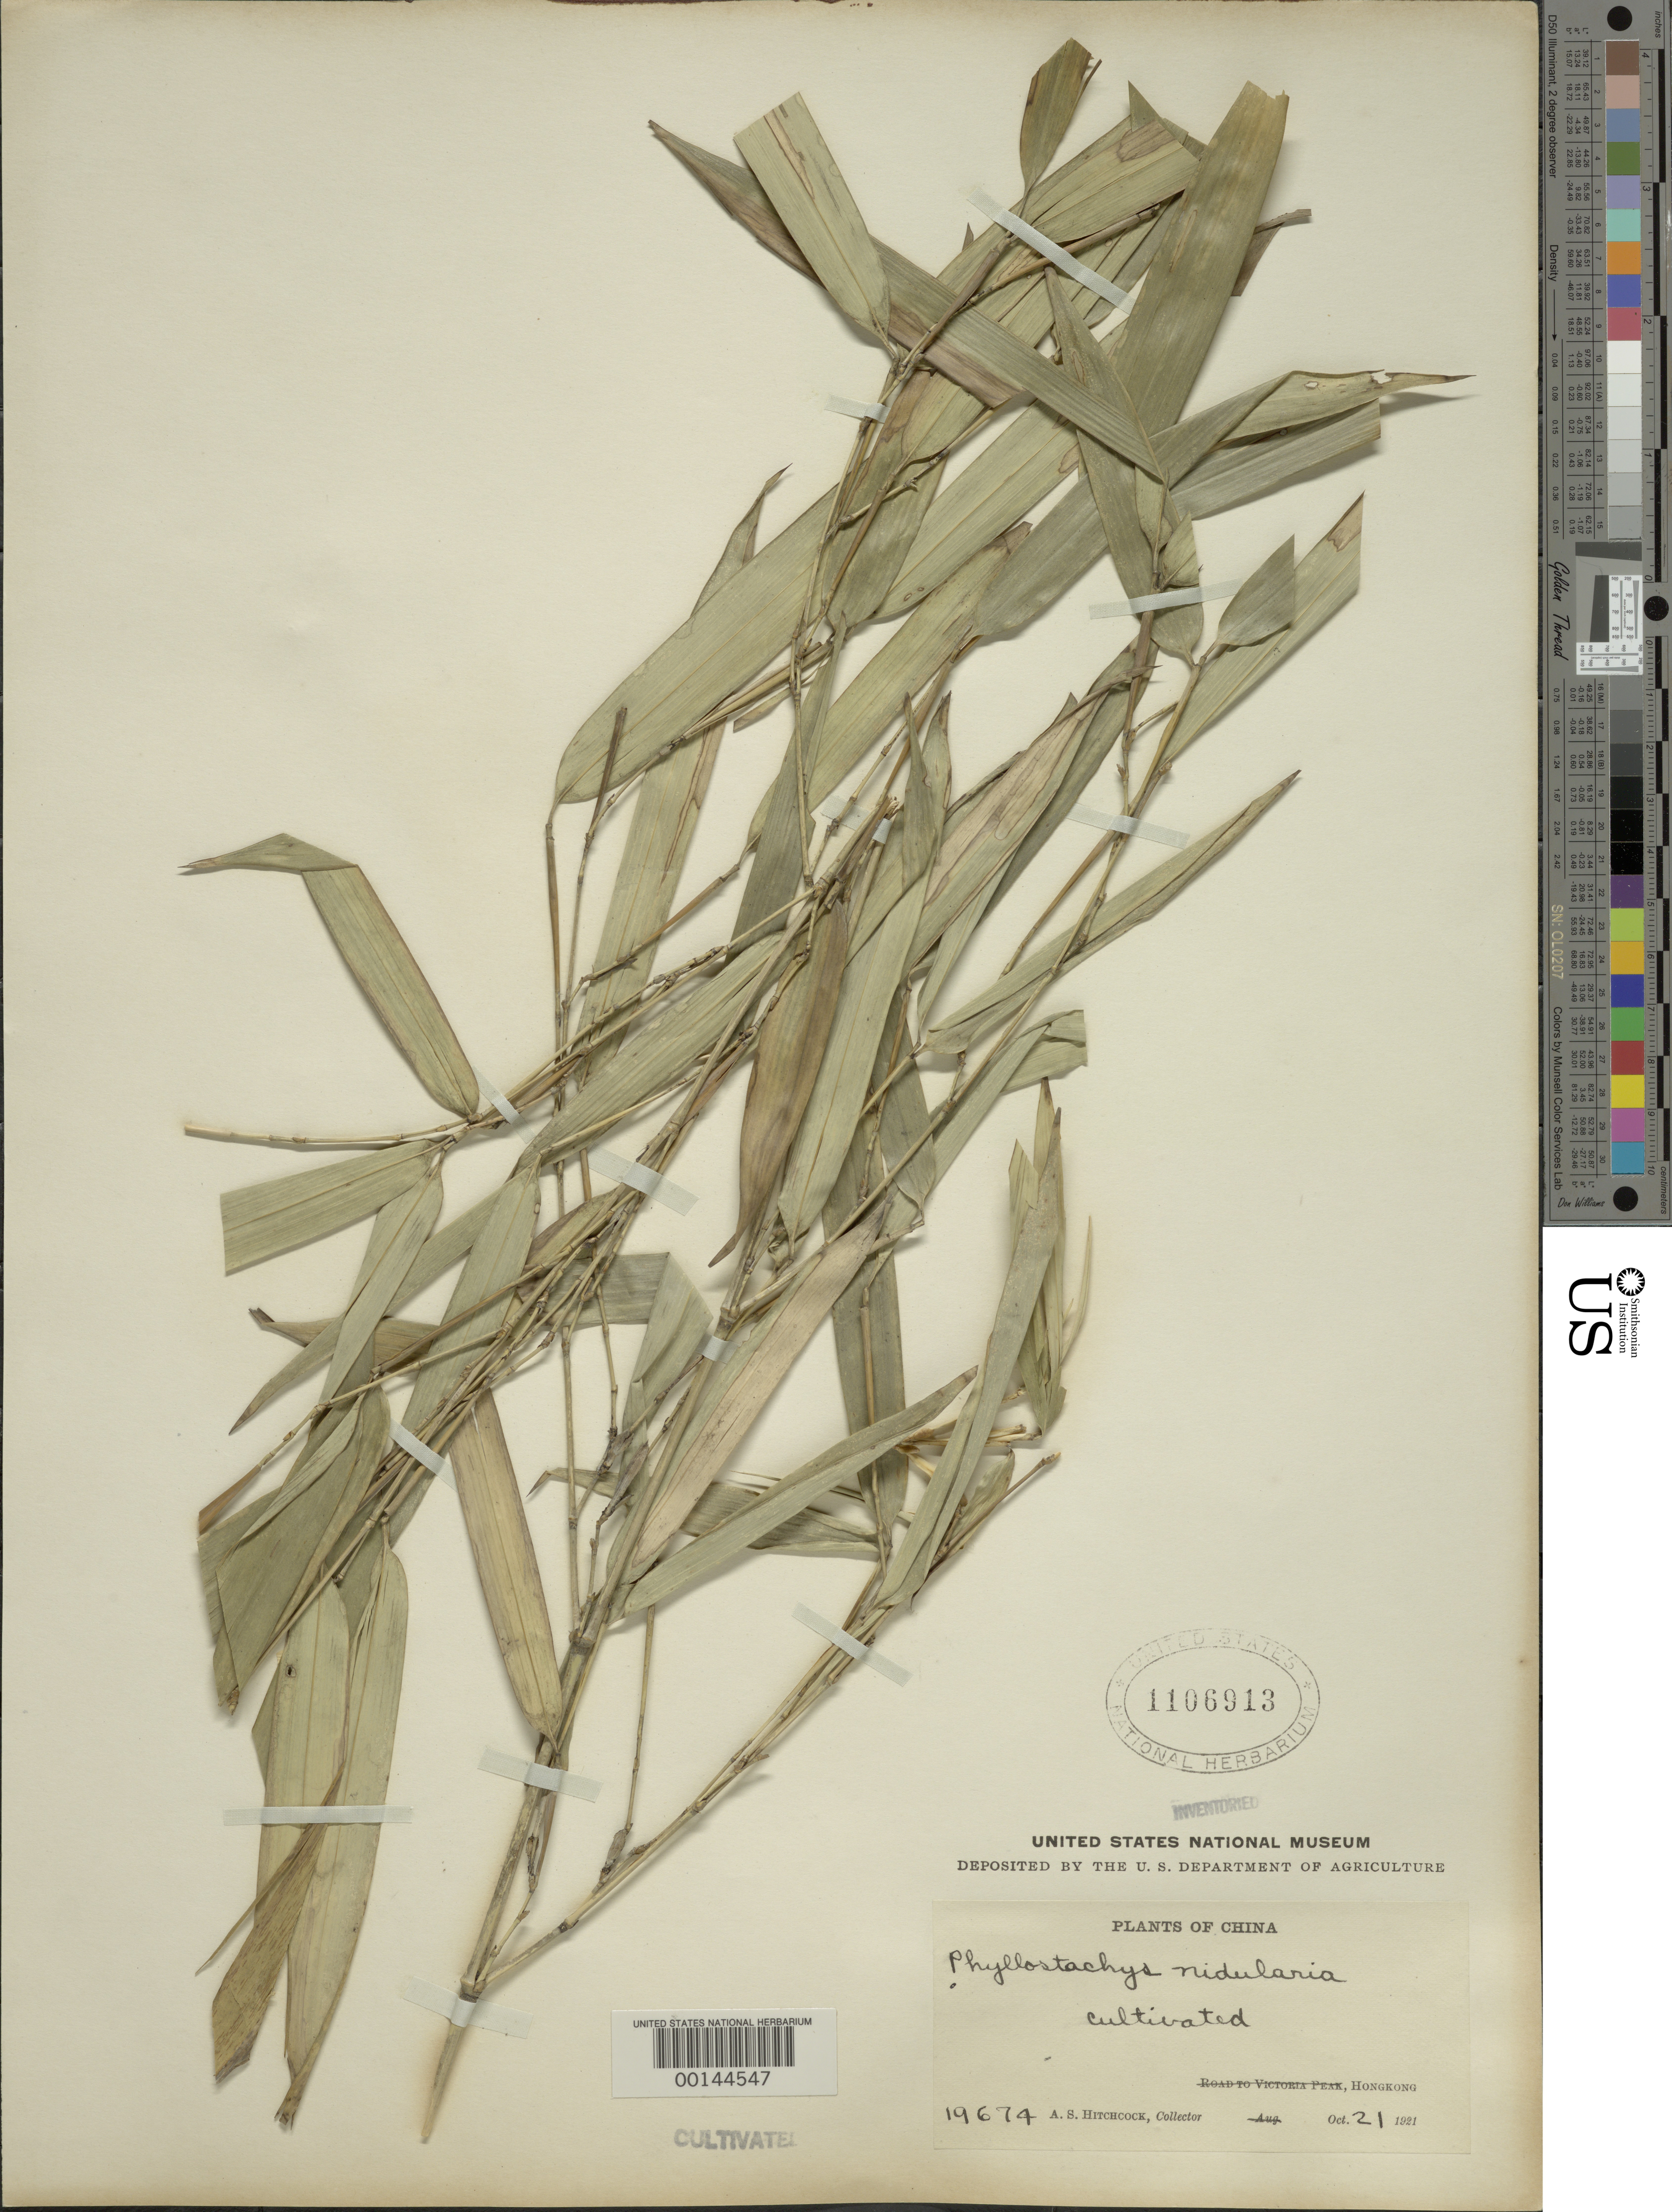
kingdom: Plantae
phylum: Tracheophyta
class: Liliopsida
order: Poales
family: Poaceae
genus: Phyllostachys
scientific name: Phyllostachys sp.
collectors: A. S. Hitchcock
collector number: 19674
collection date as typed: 21 Oct 1921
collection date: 1921-10-21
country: China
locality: Hong kong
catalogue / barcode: US 1106913